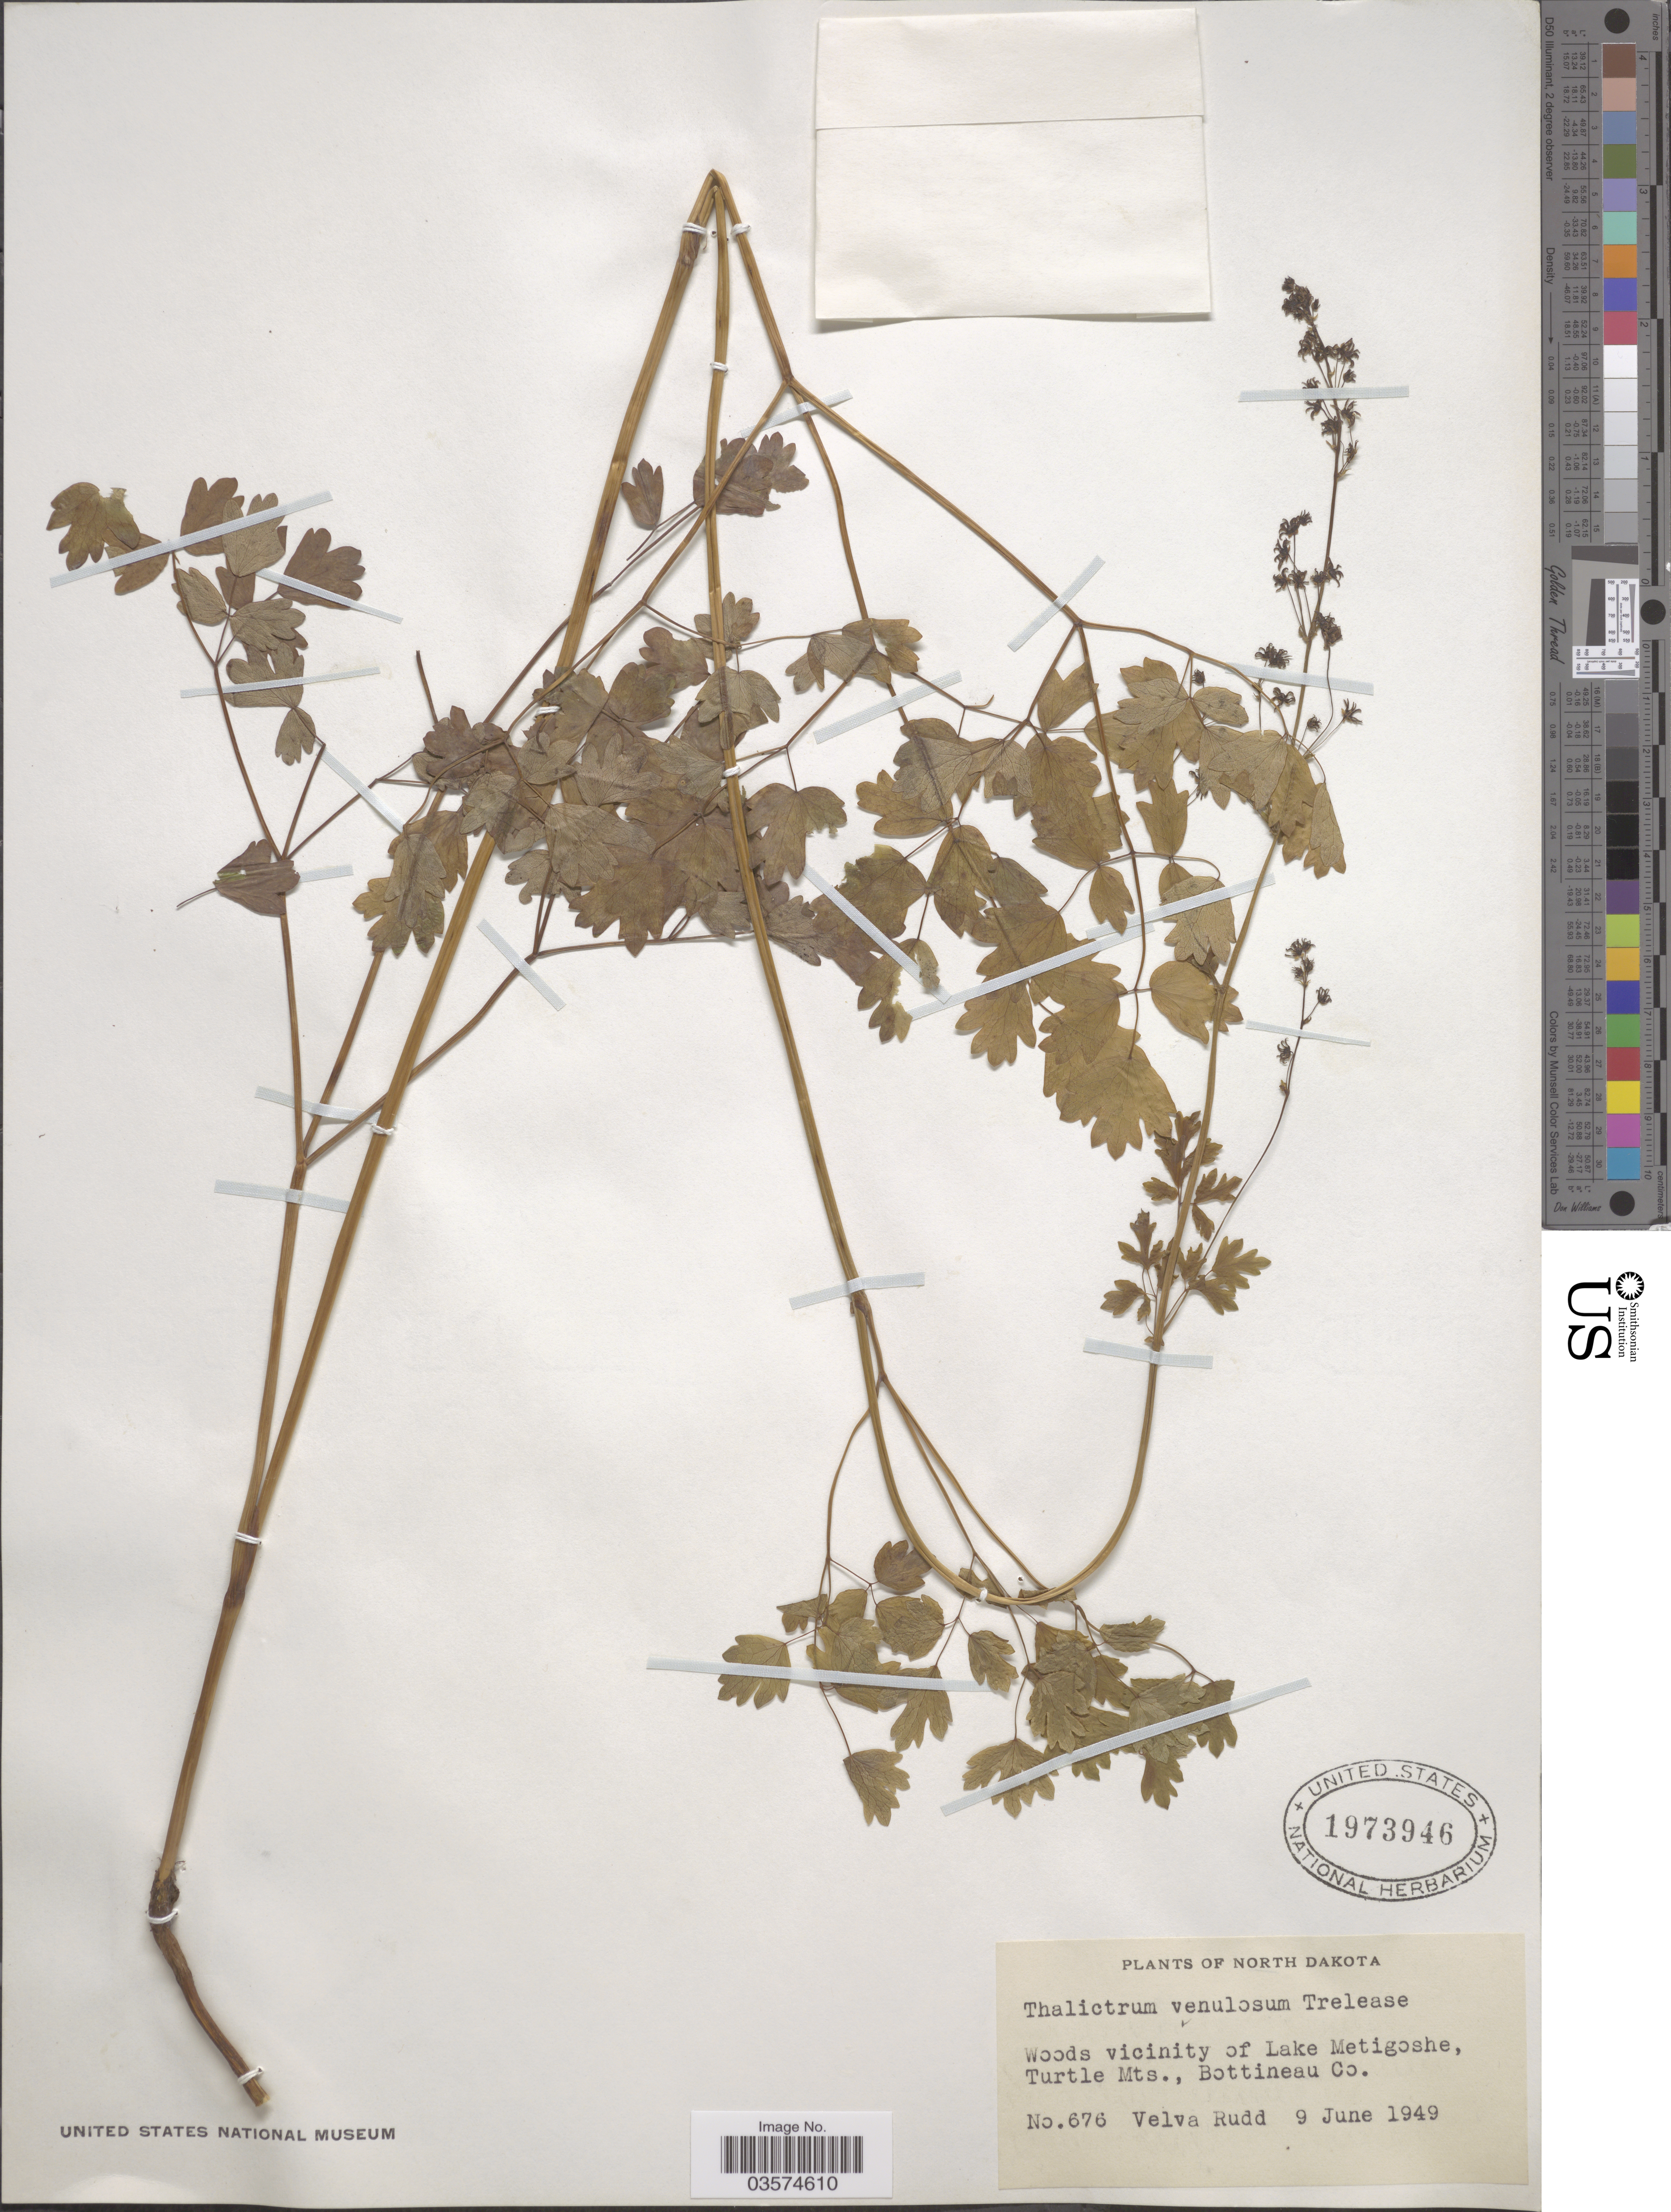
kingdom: Plantae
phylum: Tracheophyta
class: Magnoliopsida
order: Ranunculales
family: Ranunculaceae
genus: Thalictrum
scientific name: Thalictrum turneri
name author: B. Boivin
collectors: V. E. Rudd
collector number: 676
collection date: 1949-06-09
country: United States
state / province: North Dakota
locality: Woods vicinity of Lake Metigoshe, Turtle Mts., Bottineau Co.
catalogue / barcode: US 1973946